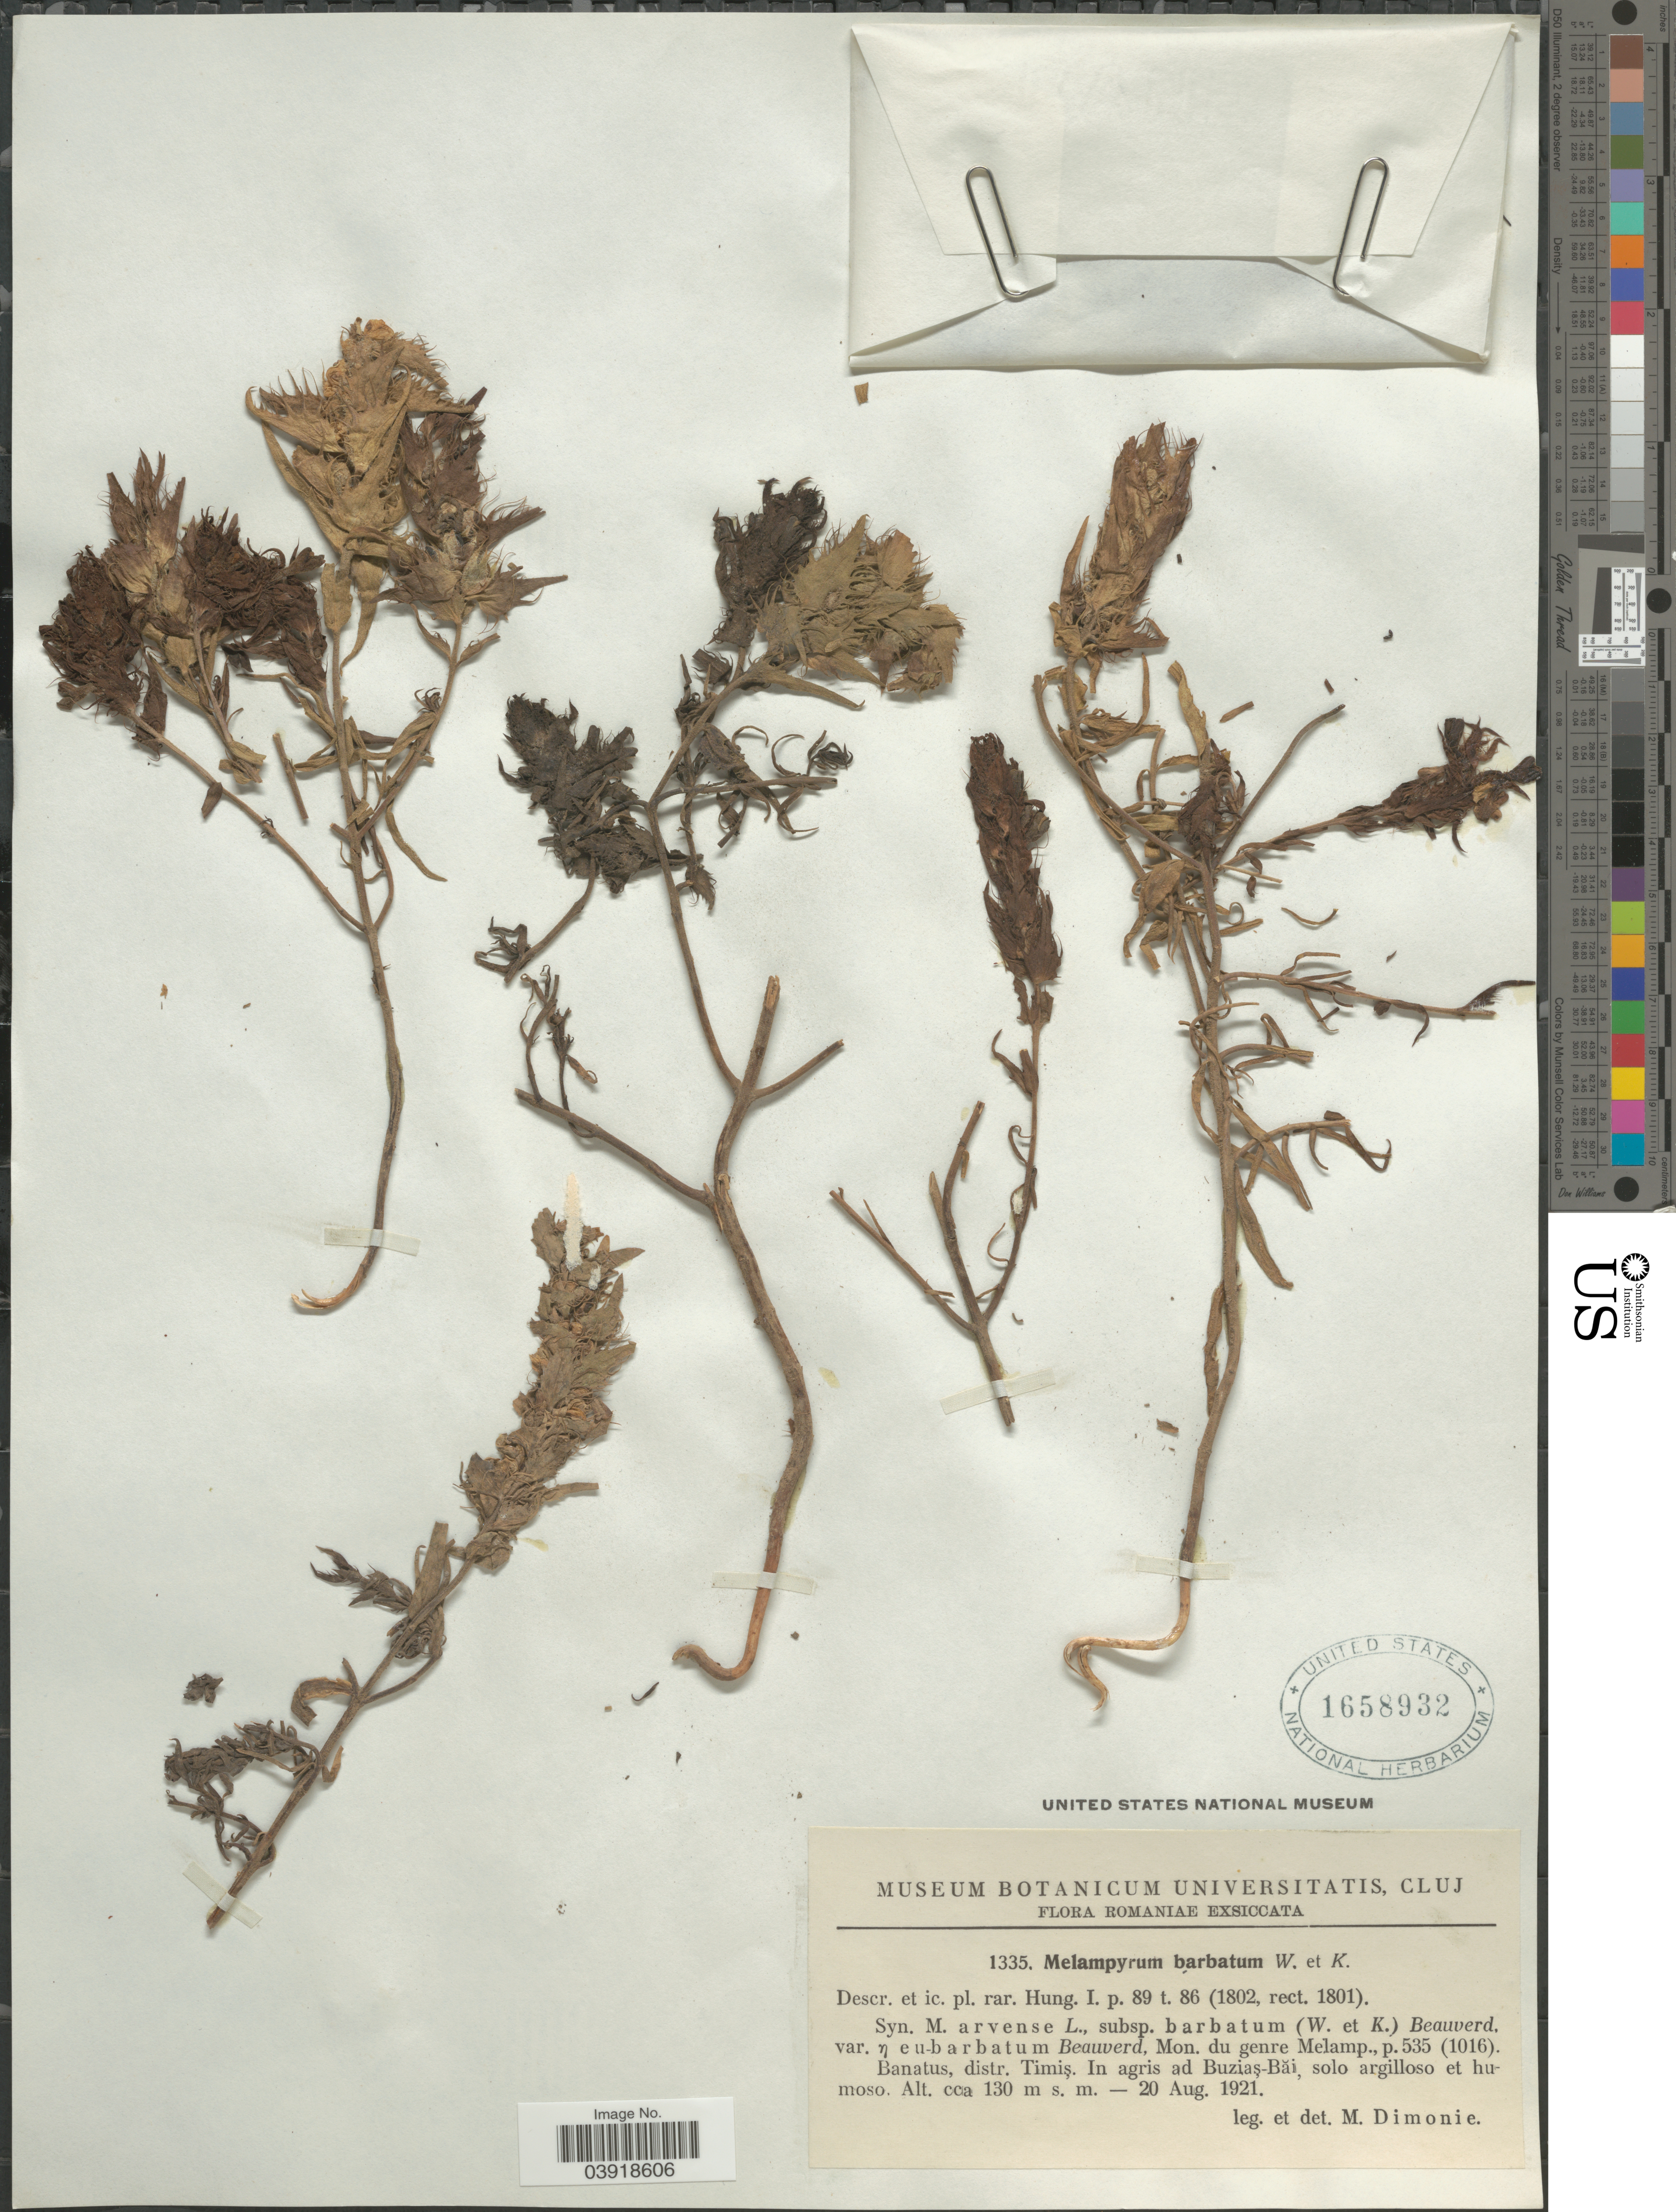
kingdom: Plantae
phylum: Tracheophyta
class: Magnoliopsida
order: Lamiales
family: Orobanchaceae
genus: Melampyrum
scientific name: Melampyrum barbatum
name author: Waldst. & Kit. ex Willd.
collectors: M. Dimonie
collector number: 1335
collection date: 1921-08-20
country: Romania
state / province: Timis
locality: Banatus, distr. Timiş. In agris ad Buziaş-Băi, solo argilloso et humoso.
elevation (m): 130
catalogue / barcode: US 1658932